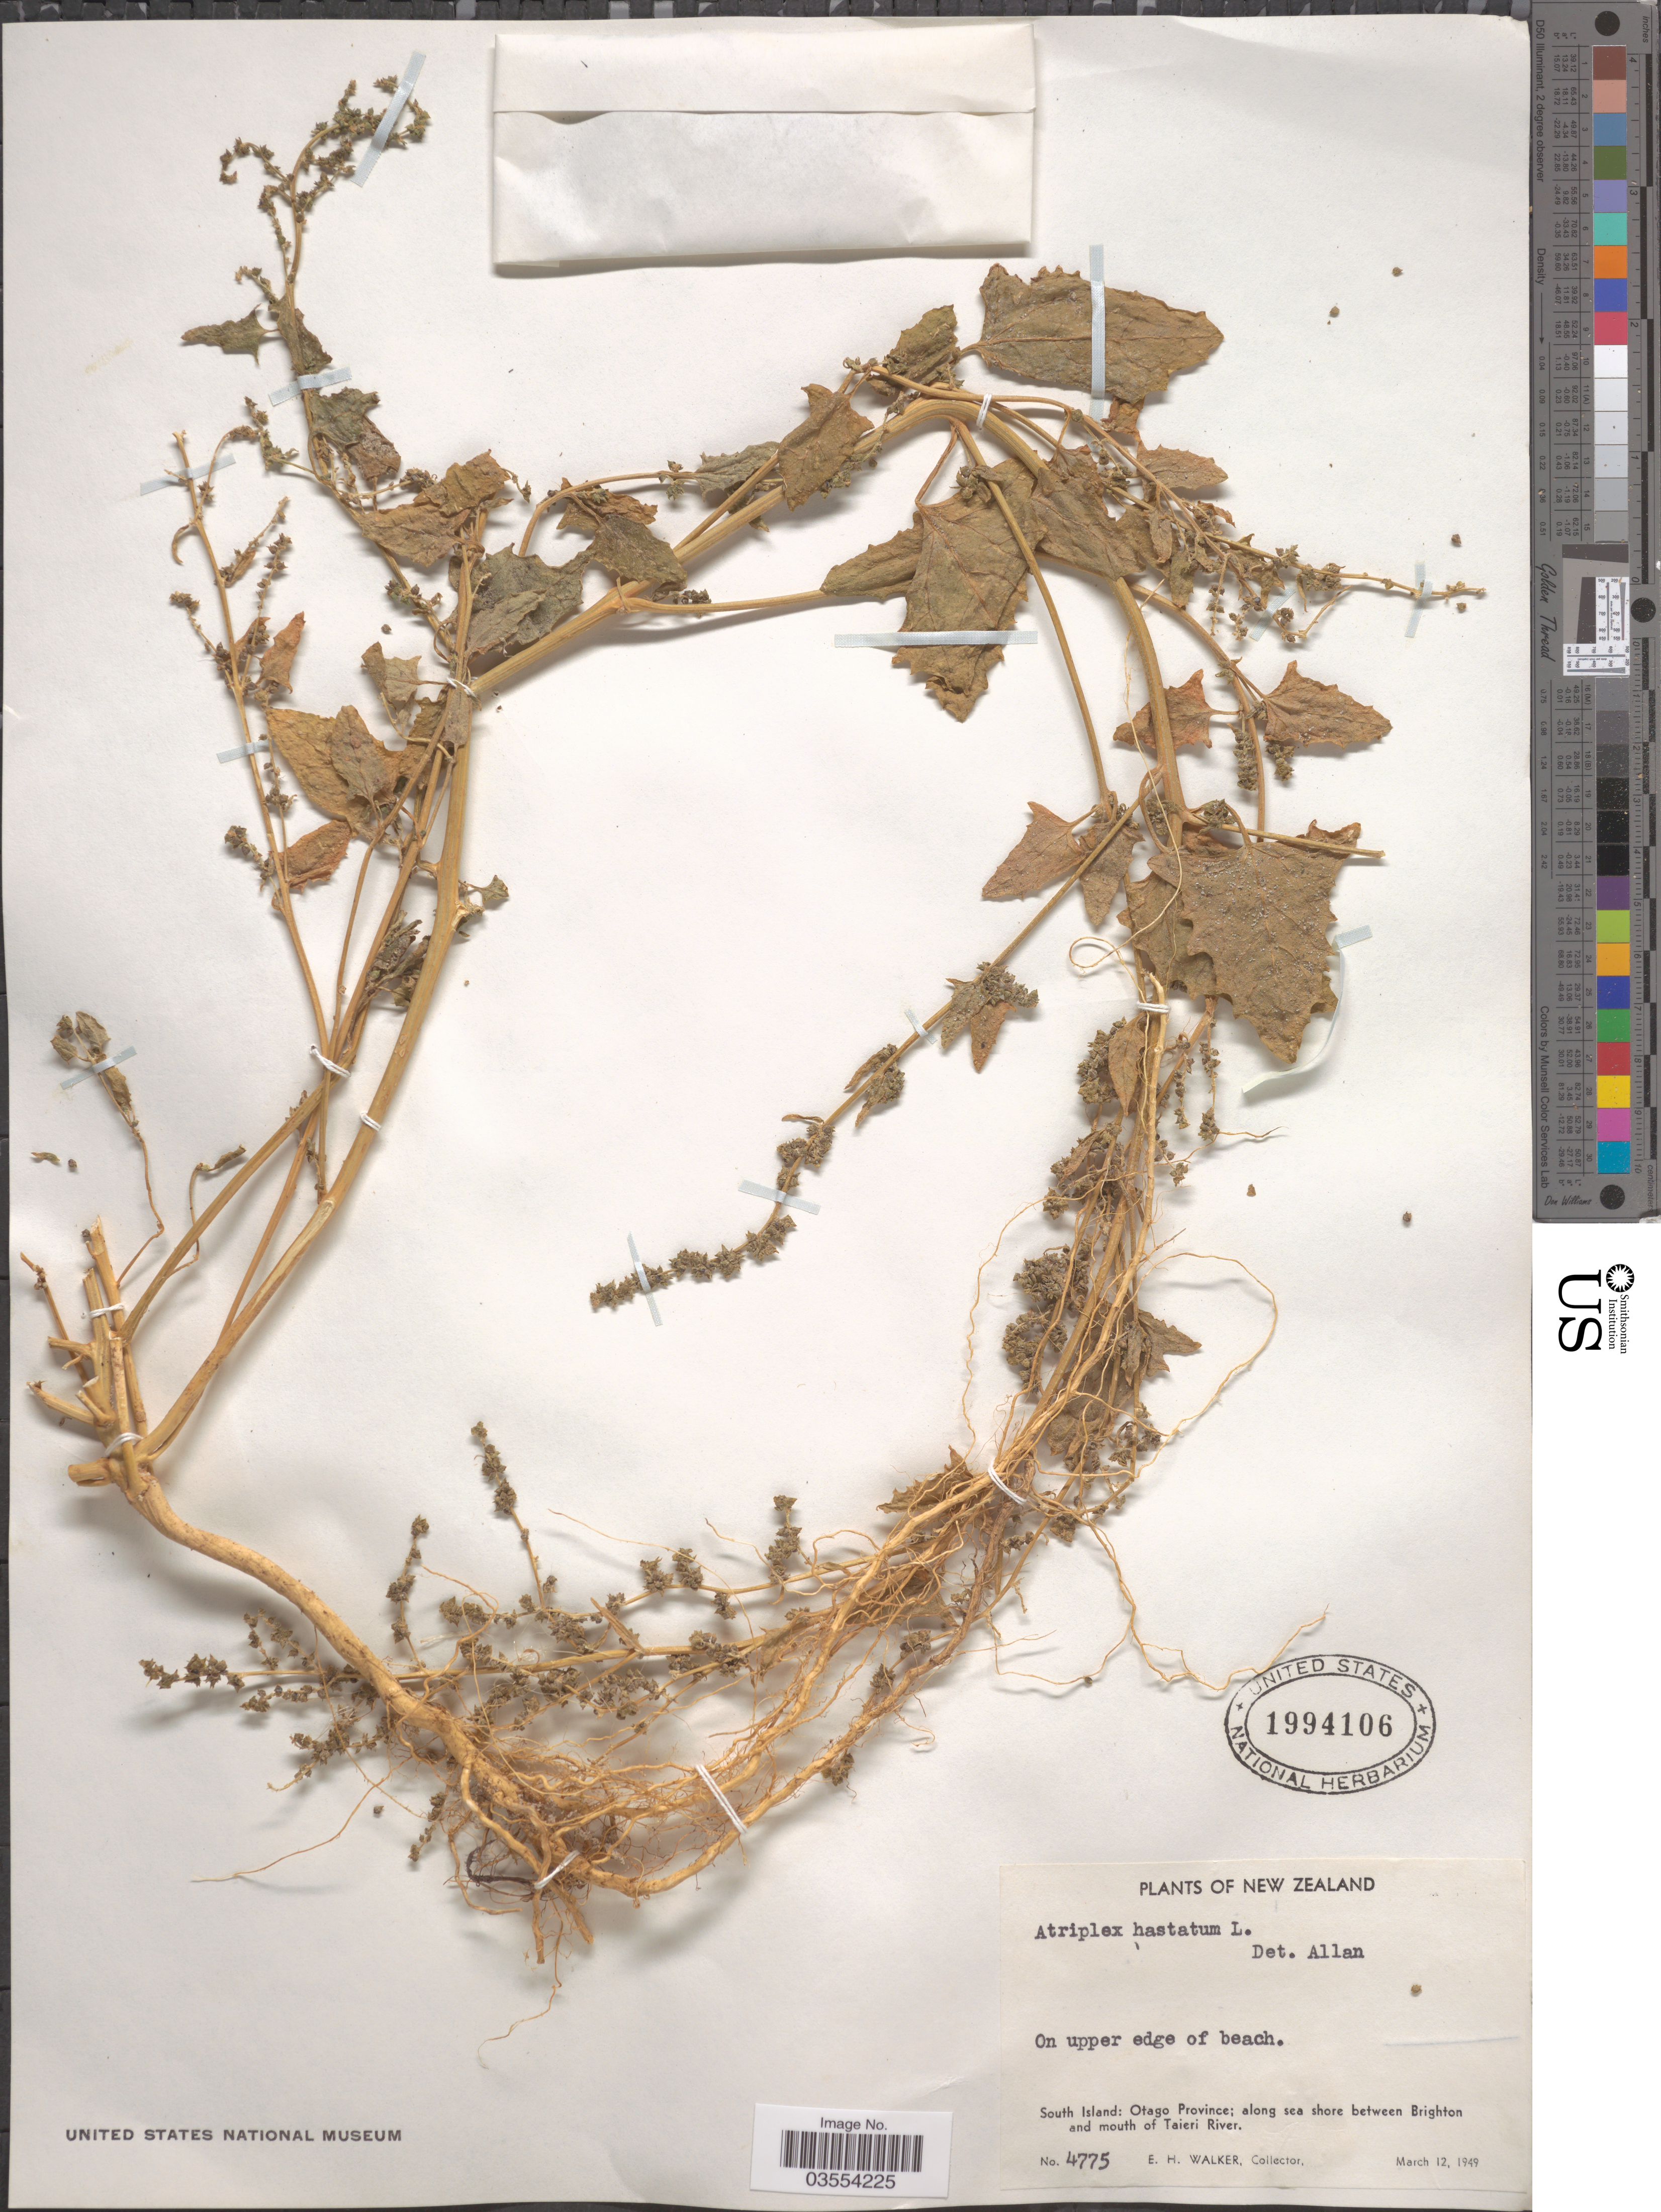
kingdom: Plantae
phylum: Tracheophyta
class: Magnoliopsida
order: Caryophyllales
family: Amaranthaceae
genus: Atriplex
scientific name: Atriplex hastata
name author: L.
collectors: E. H. Walker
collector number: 4775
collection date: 1949-03-12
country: New Zealand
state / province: Otago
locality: On upper edge of beach. South Island: along sea shore between Brighton and mouth of Taieri River.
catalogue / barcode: US 1994106